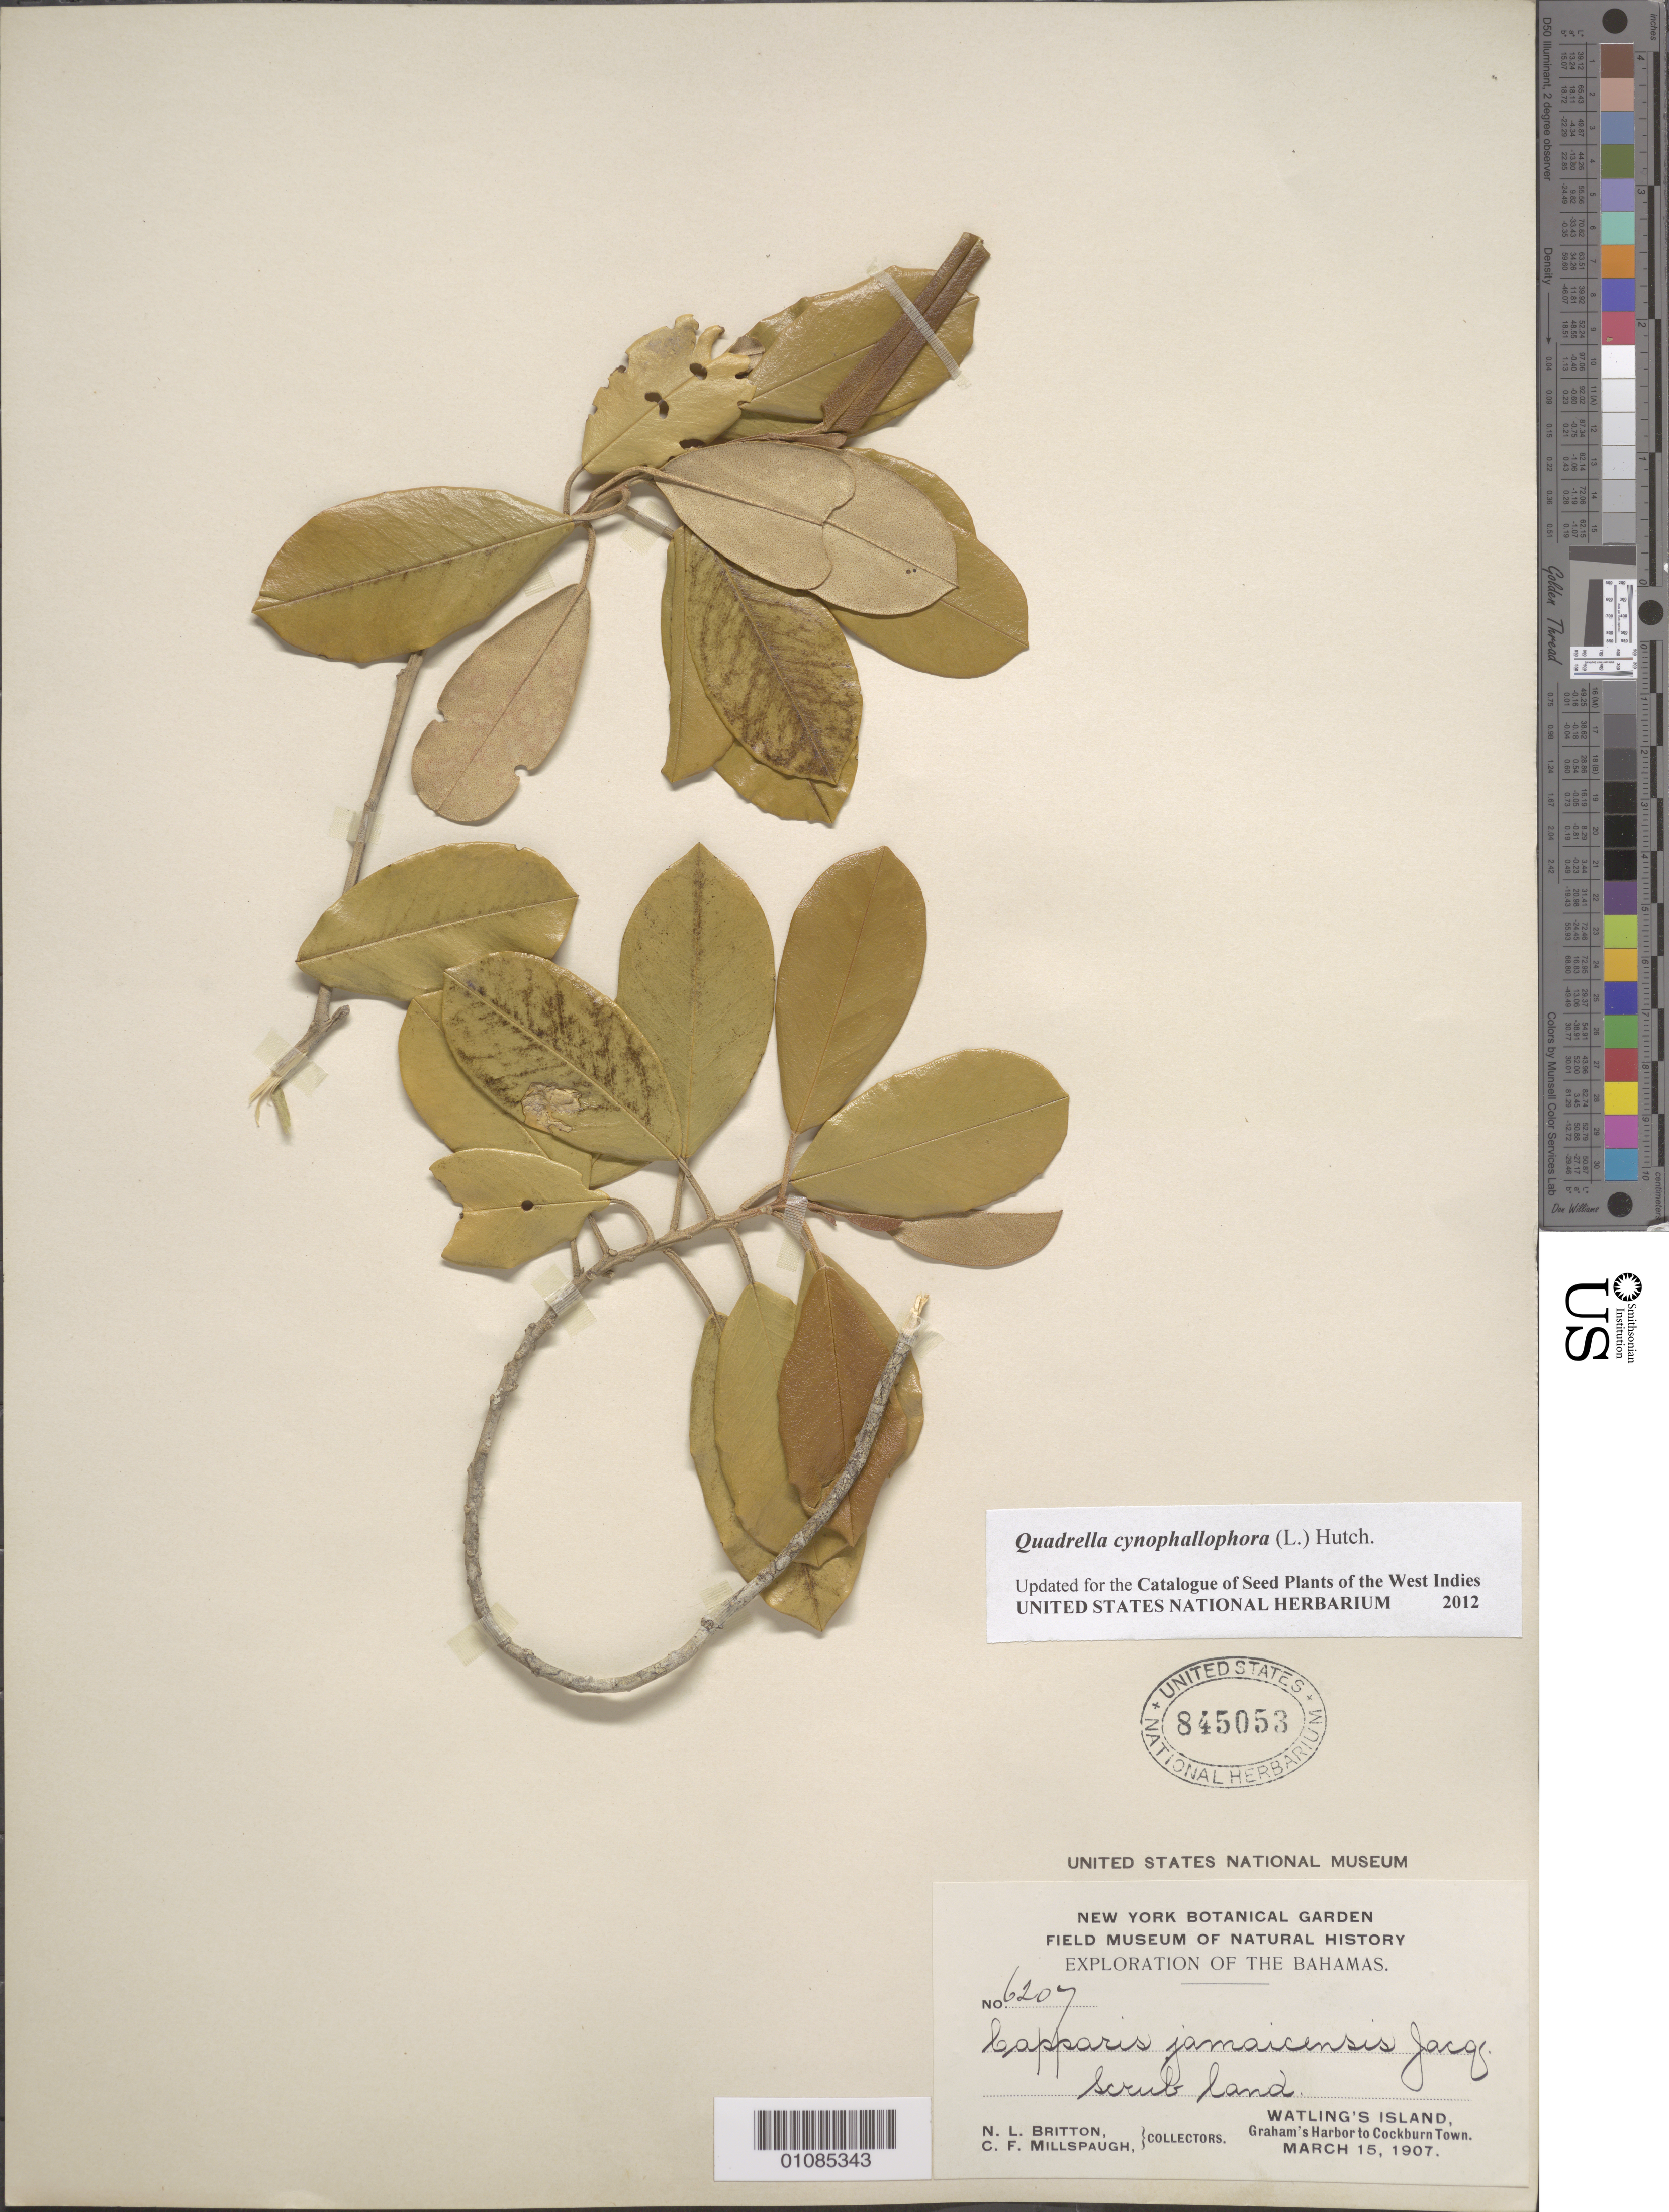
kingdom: Plantae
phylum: Tracheophyta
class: Magnoliopsida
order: Brassicales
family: Capparaceae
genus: Quadrella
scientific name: Quadrella cynophallophora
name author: (L.) Hutch.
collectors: N. Britton & C. F. Millspaugh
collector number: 6207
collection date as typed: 15 Mar 1907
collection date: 1907-03-15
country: Bahamas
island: San Salvador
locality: Graham's Harbor to Cockburn Town.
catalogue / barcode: US 845053